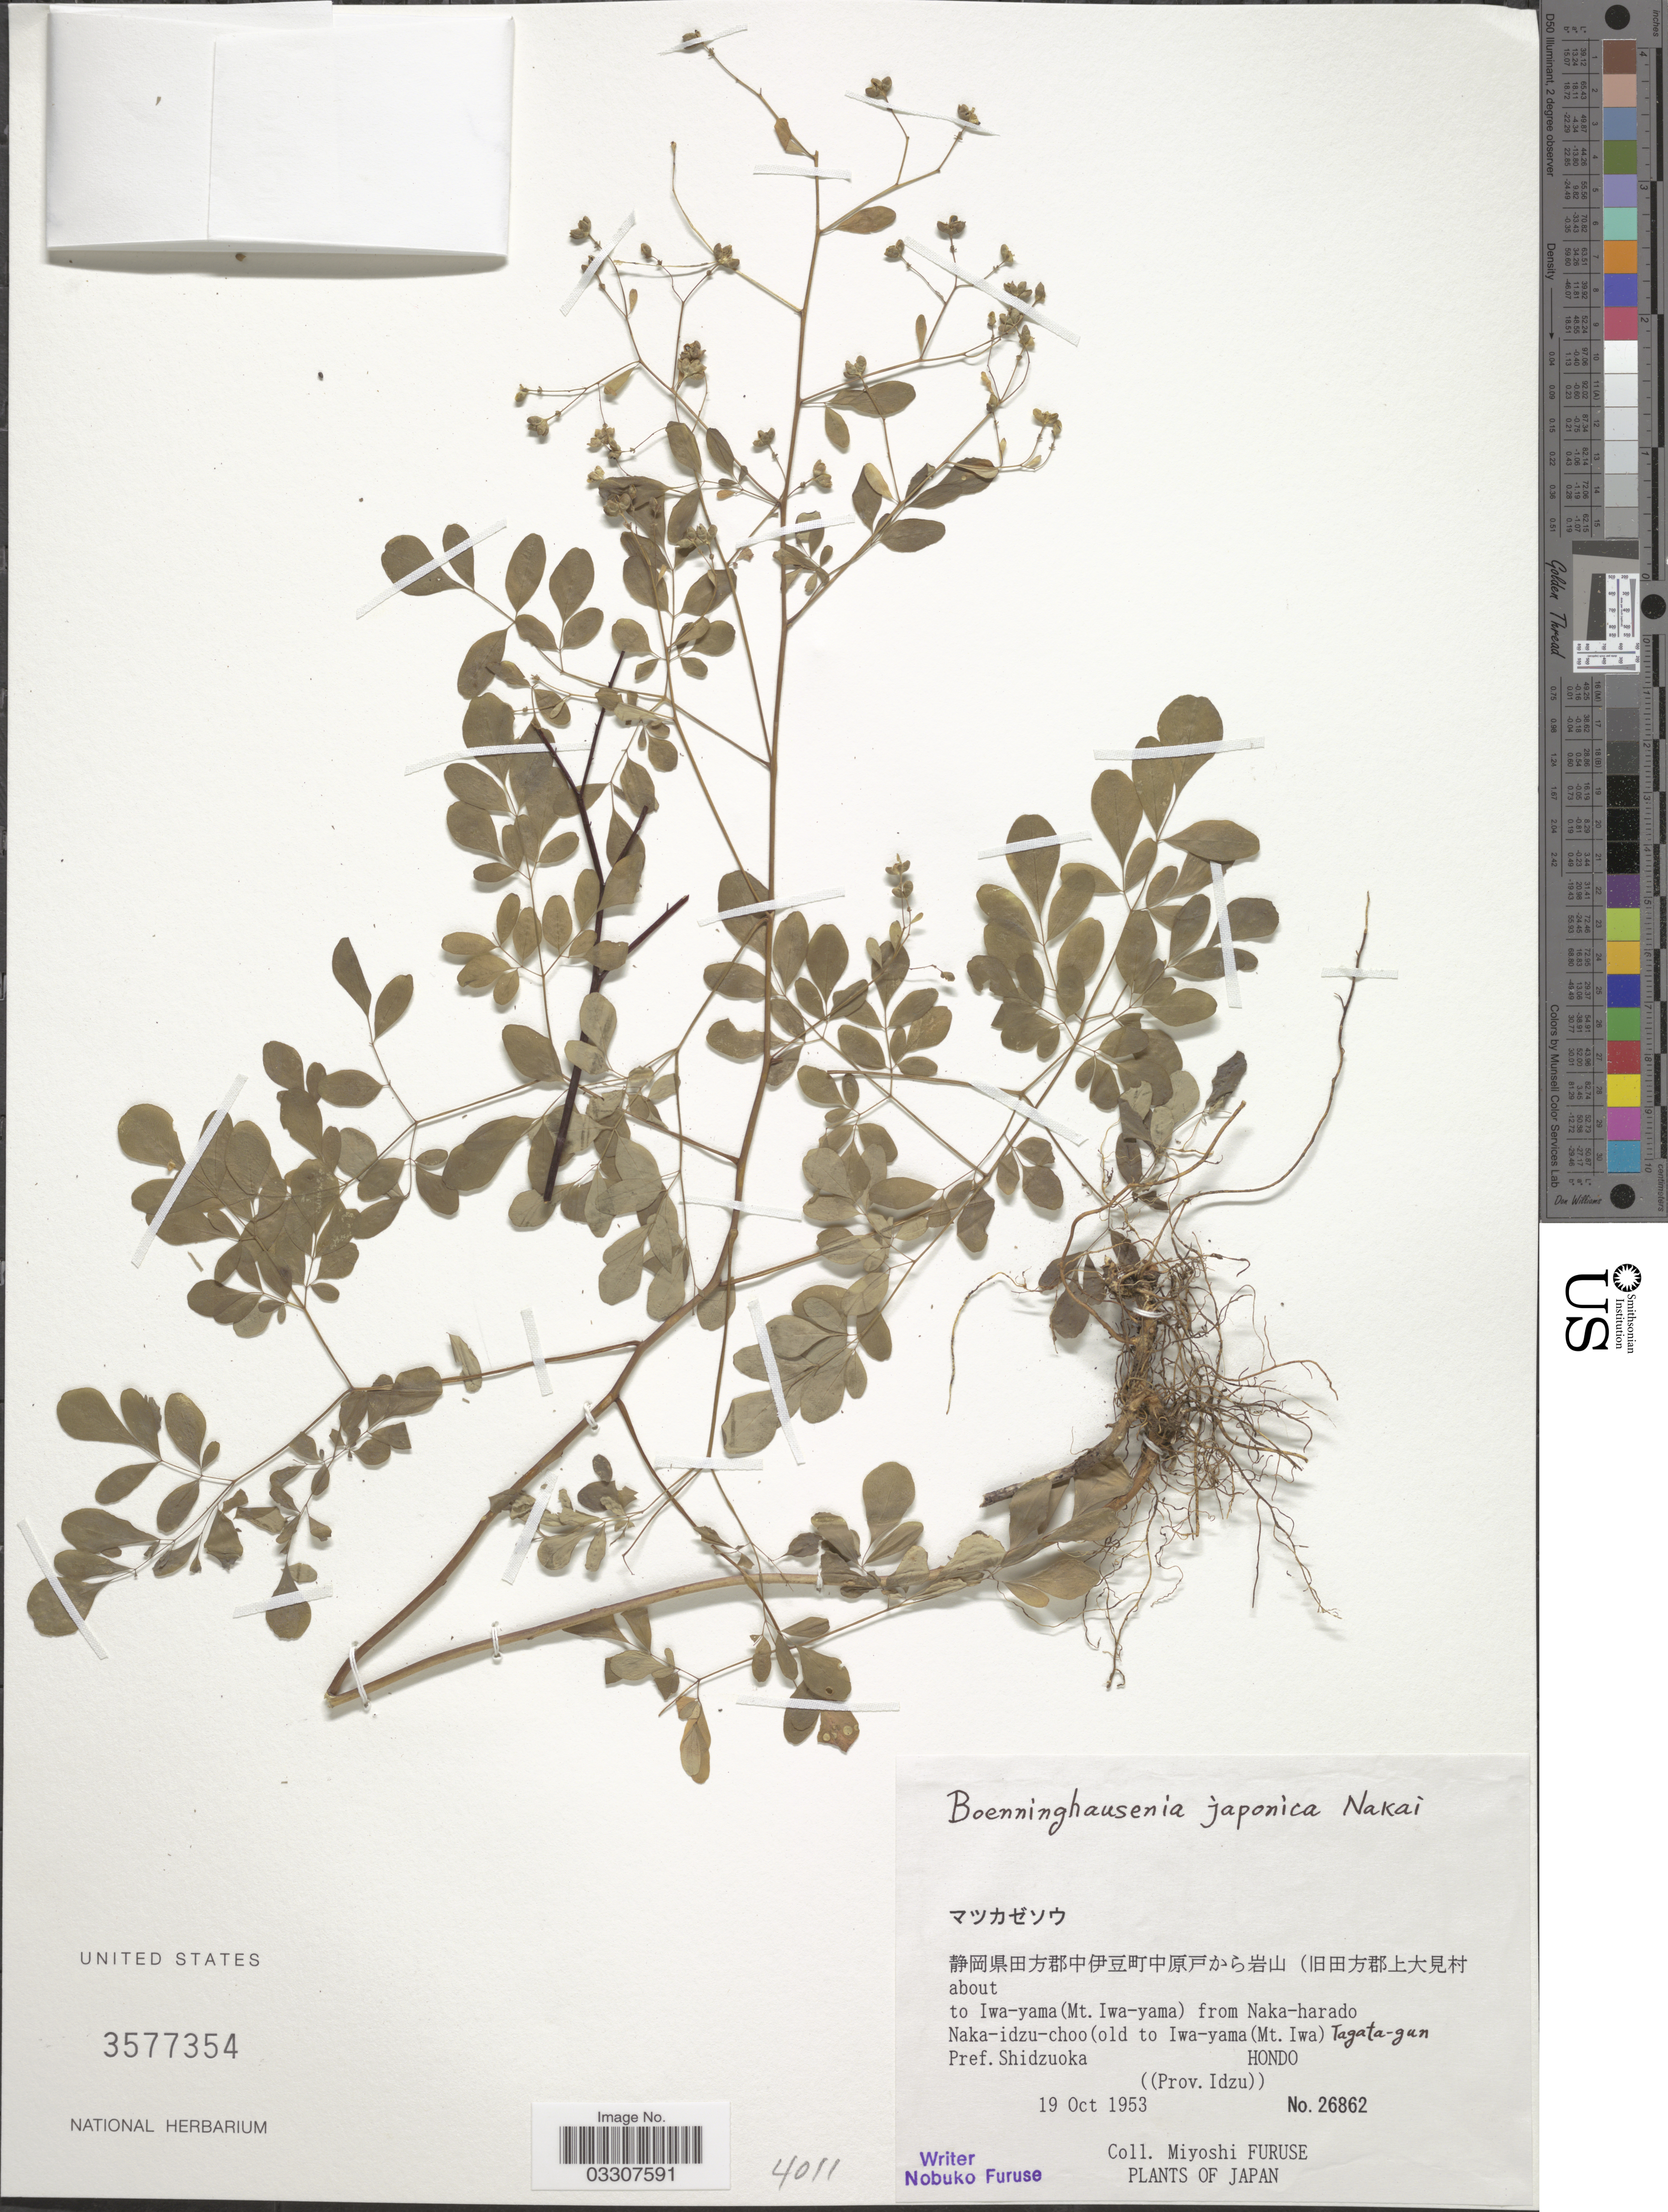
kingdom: Plantae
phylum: Tracheophyta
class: Magnoliopsida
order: Sapindales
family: Rutaceae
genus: Boenninghausenia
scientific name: Boenninghausenia japonica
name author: (Siebold ex Miq.) Nakai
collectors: M. Furuse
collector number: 26862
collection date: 1953-10-19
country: Japan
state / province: Sizuoka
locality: X about to Iwa-yama (Mt. Iwa-yama) from Naka-harado Naka-idzu-choo (old to Iwa-yama (Mt. Iwa) Tagata-gun. Pref. Shidzuoka. Hondo. ((Prov. Idzu)).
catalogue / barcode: US 3577354